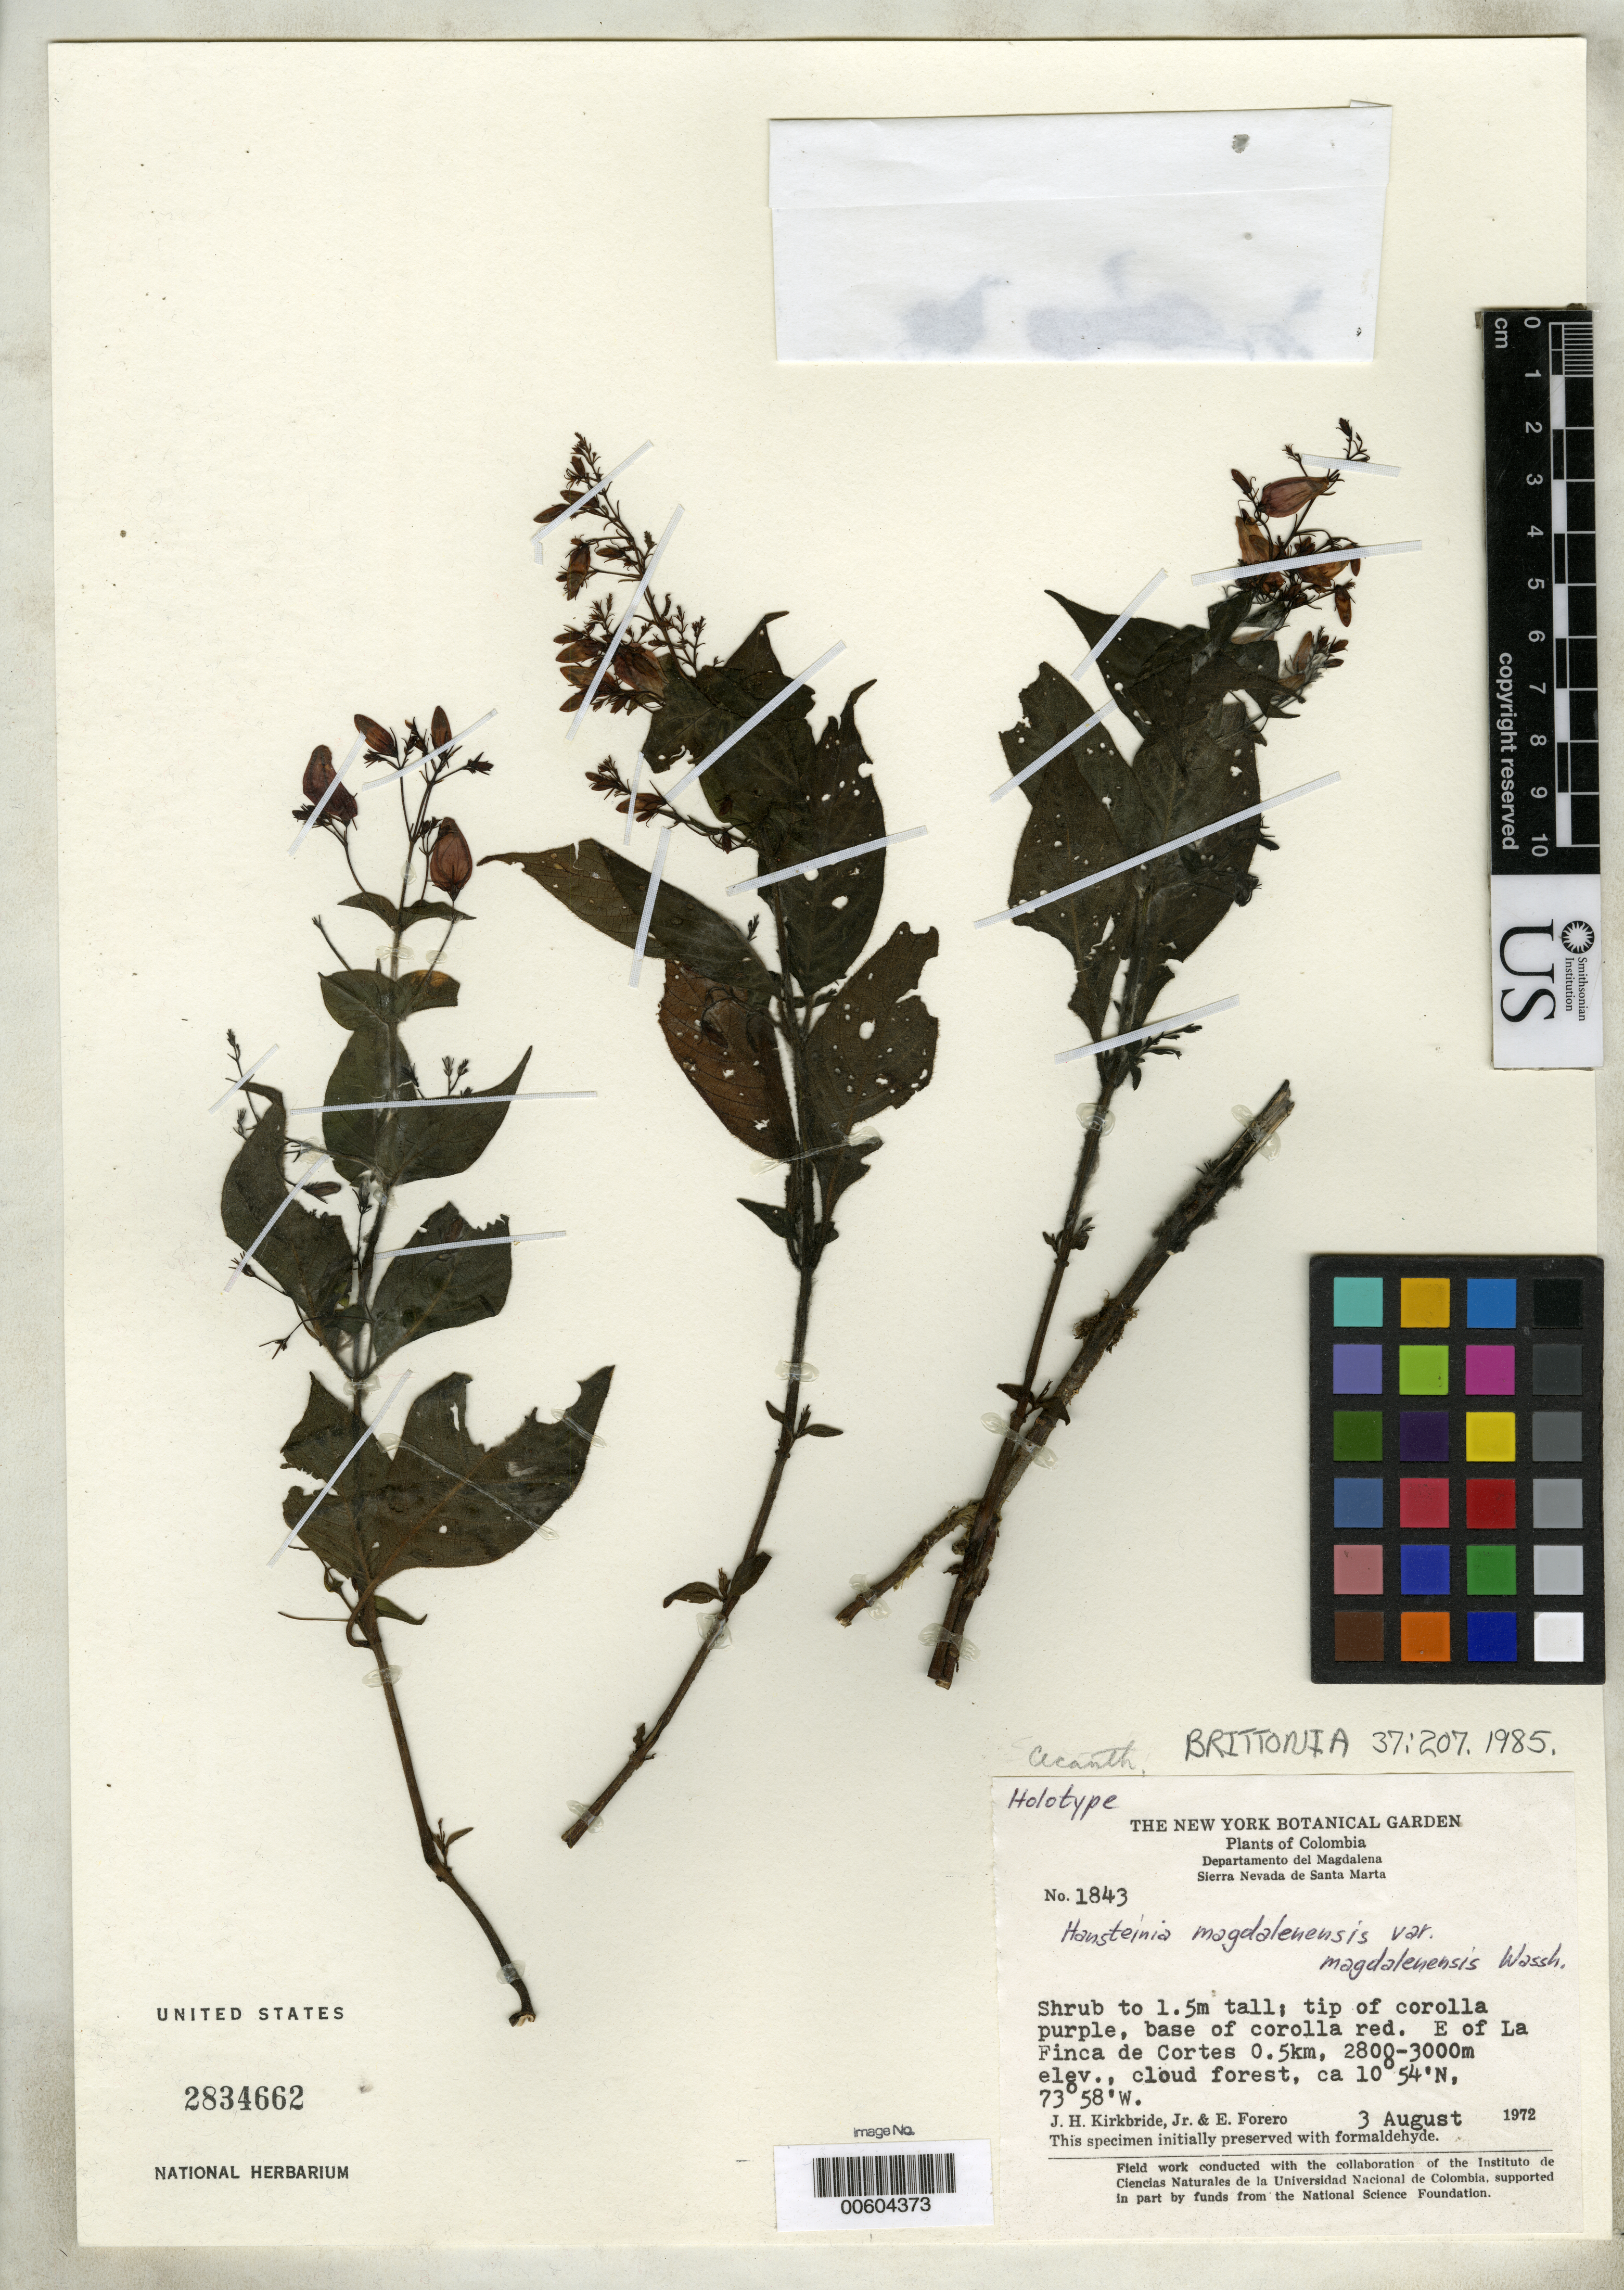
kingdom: Plantae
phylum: Tracheophyta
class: Magnoliopsida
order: Lamiales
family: Acanthaceae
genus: Hansteinia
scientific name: Hansteinia magdalenensis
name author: Wassh.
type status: Holotype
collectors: J. H. Kirkbride & E. Forero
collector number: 1843 p.p.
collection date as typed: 03 Aug 1972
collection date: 1972-08-03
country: Colombia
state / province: Magdalena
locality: Sierra Nevada de Santa Marta, E of La Finca de Cortes.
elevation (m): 2800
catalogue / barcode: US 2834662